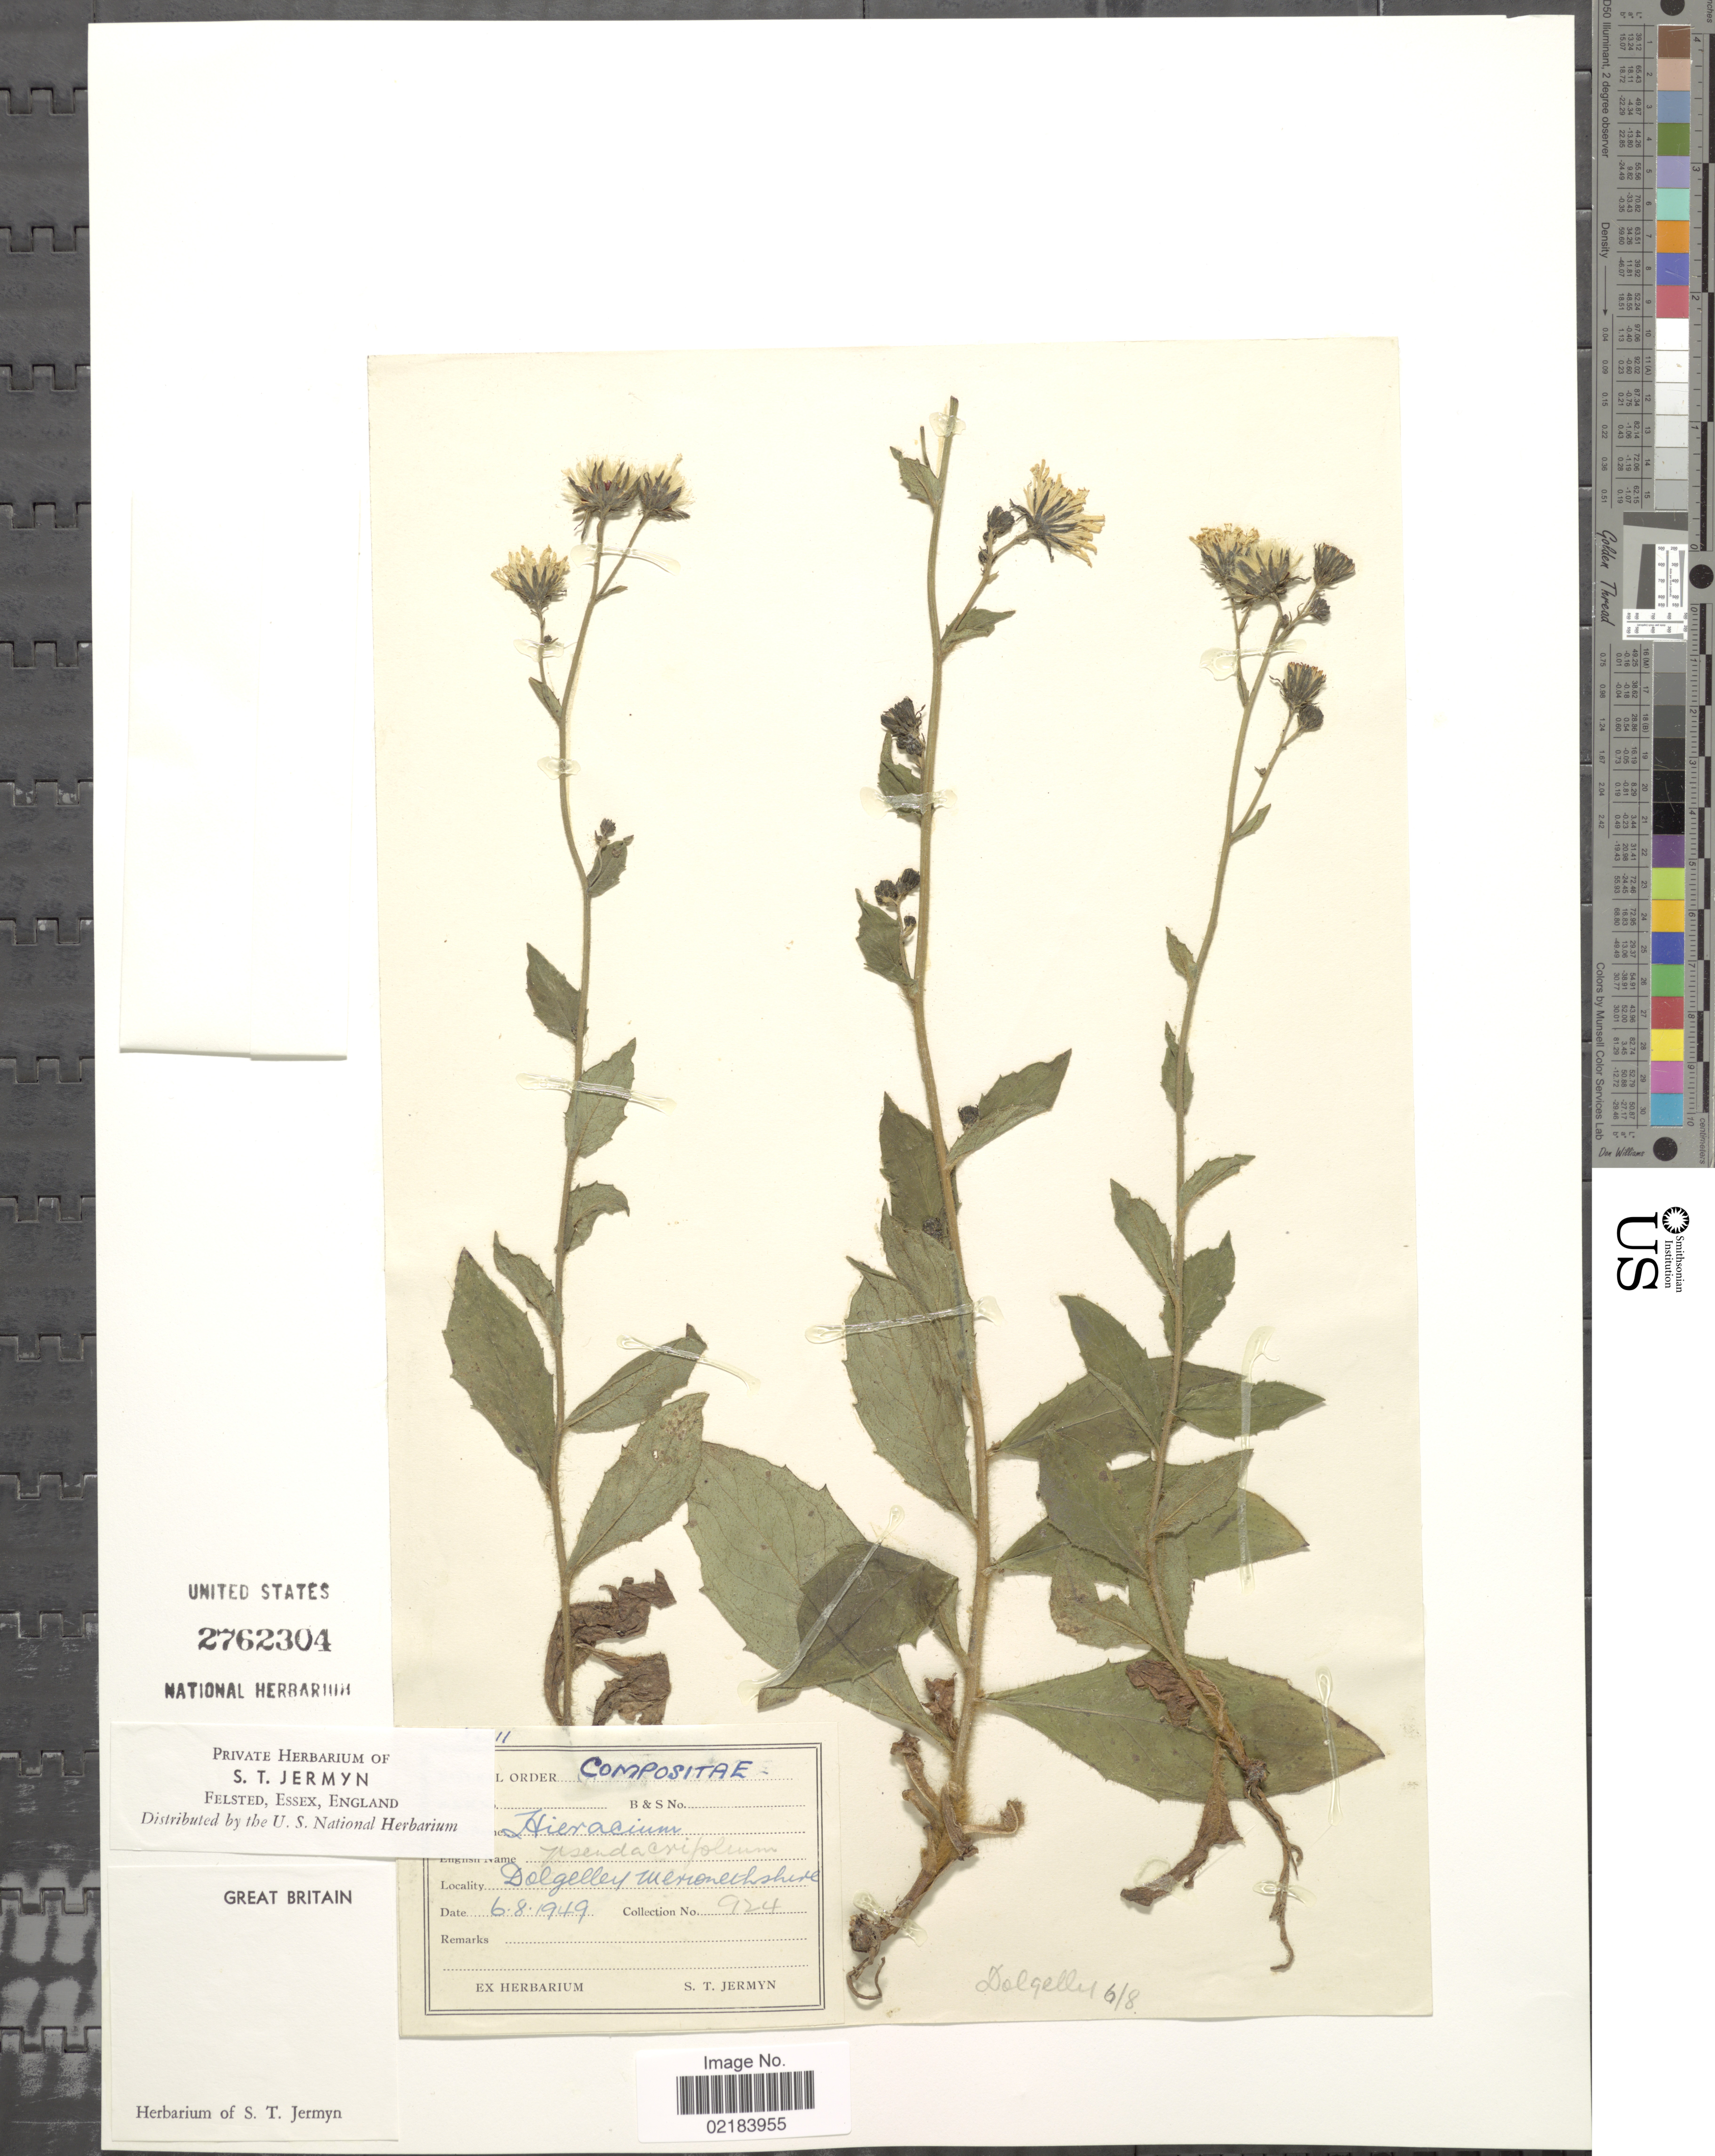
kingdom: Plantae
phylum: Tracheophyta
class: Magnoliopsida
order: Asterales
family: Asteraceae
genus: Hieracium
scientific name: Hieracium pseudacrifolium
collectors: ex herb. S. T. Jermyn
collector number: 924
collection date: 1949-08-06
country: United Kingdom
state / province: England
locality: Great Britain. Dolgelly Meronethshire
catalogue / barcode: US 2762304